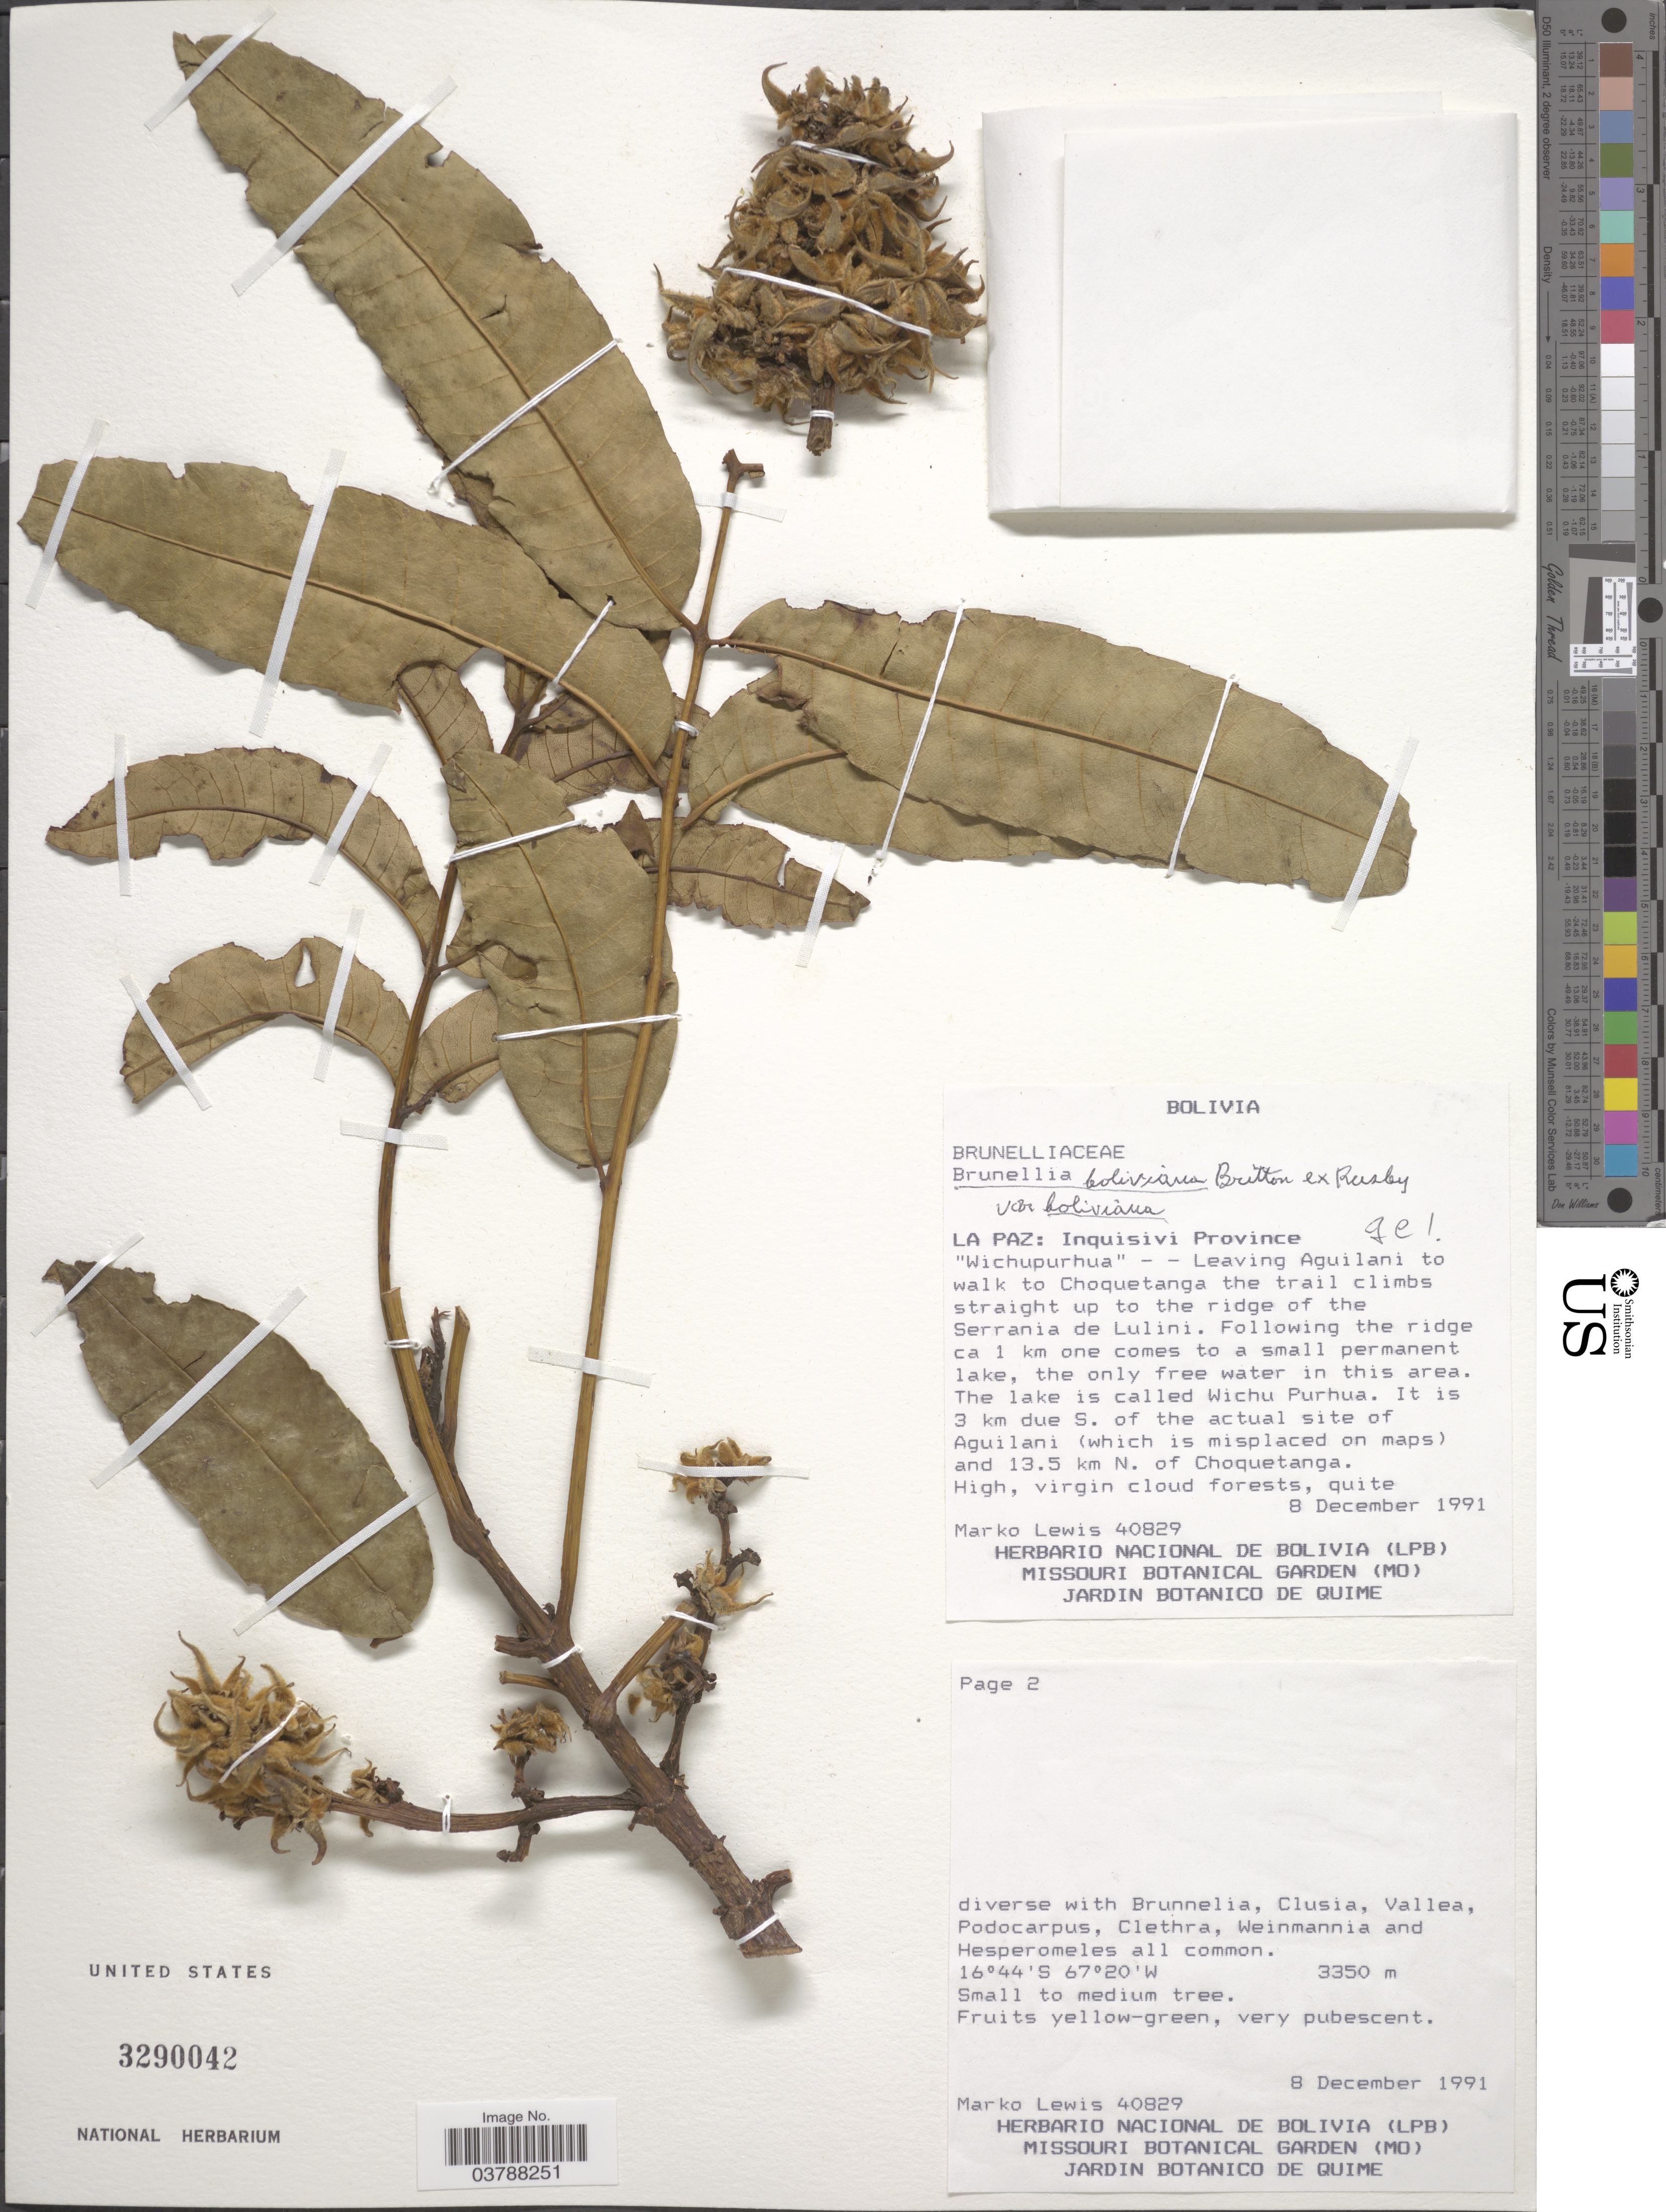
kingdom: Plantae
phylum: Tracheophyta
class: Magnoliopsida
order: Oxalidales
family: Brunelliaceae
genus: Brunellia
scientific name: Brunellia boliviana var. boliviana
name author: Britton ex Rusby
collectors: M. A. Lewis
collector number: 40829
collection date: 1991-12-08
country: Bolivia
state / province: La Paz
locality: Inquisivi Province. "Wichupurhua" - - Leaving Aguilani to walk to Choquetanga the trail climbs straight up to the ridge of the Serrania de Lulini. The lake is called Wichu Purhua. It is 3 km due S. of the actual site of Aguilano and 13.5 km N. of Choquetanga.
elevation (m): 3350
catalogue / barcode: US 3290042